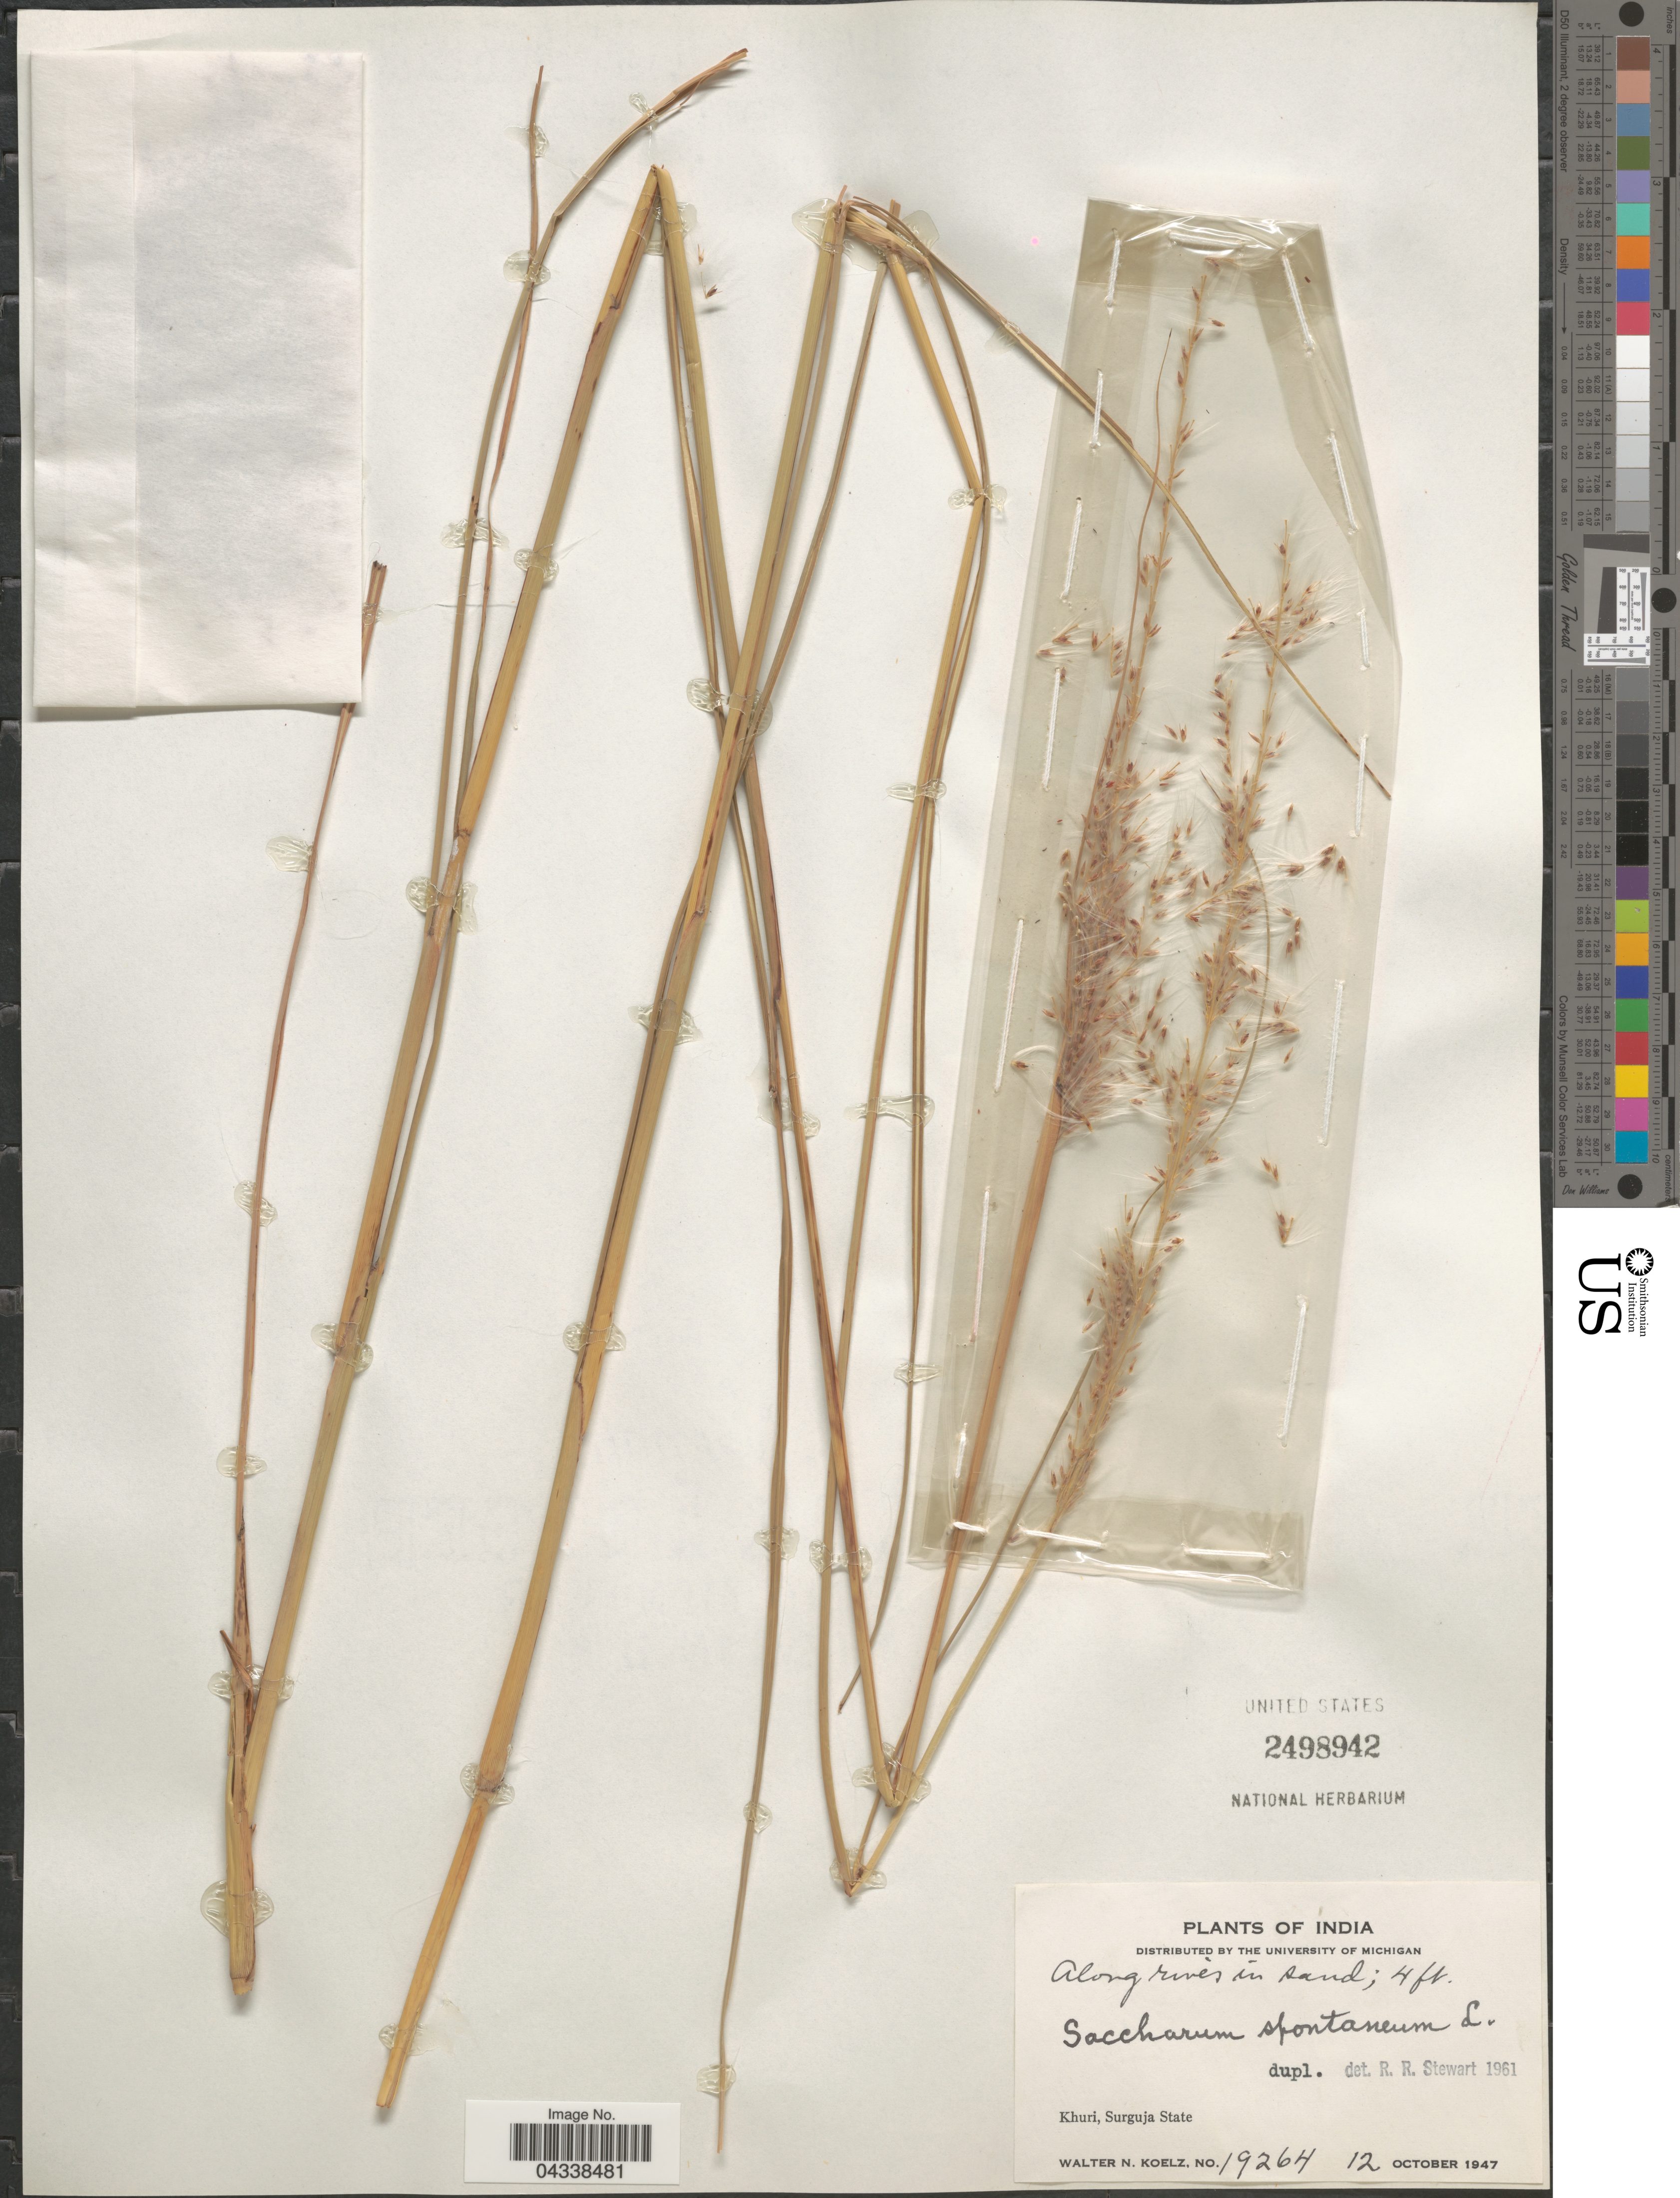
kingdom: Plantae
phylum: Tracheophyta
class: Liliopsida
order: Poales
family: Poaceae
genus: Saccharum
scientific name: Saccharum spontaneum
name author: L.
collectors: W. N. Koelz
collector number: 19264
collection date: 1947-10-12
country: India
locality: Khuri, Surguja State.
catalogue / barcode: US 2498942